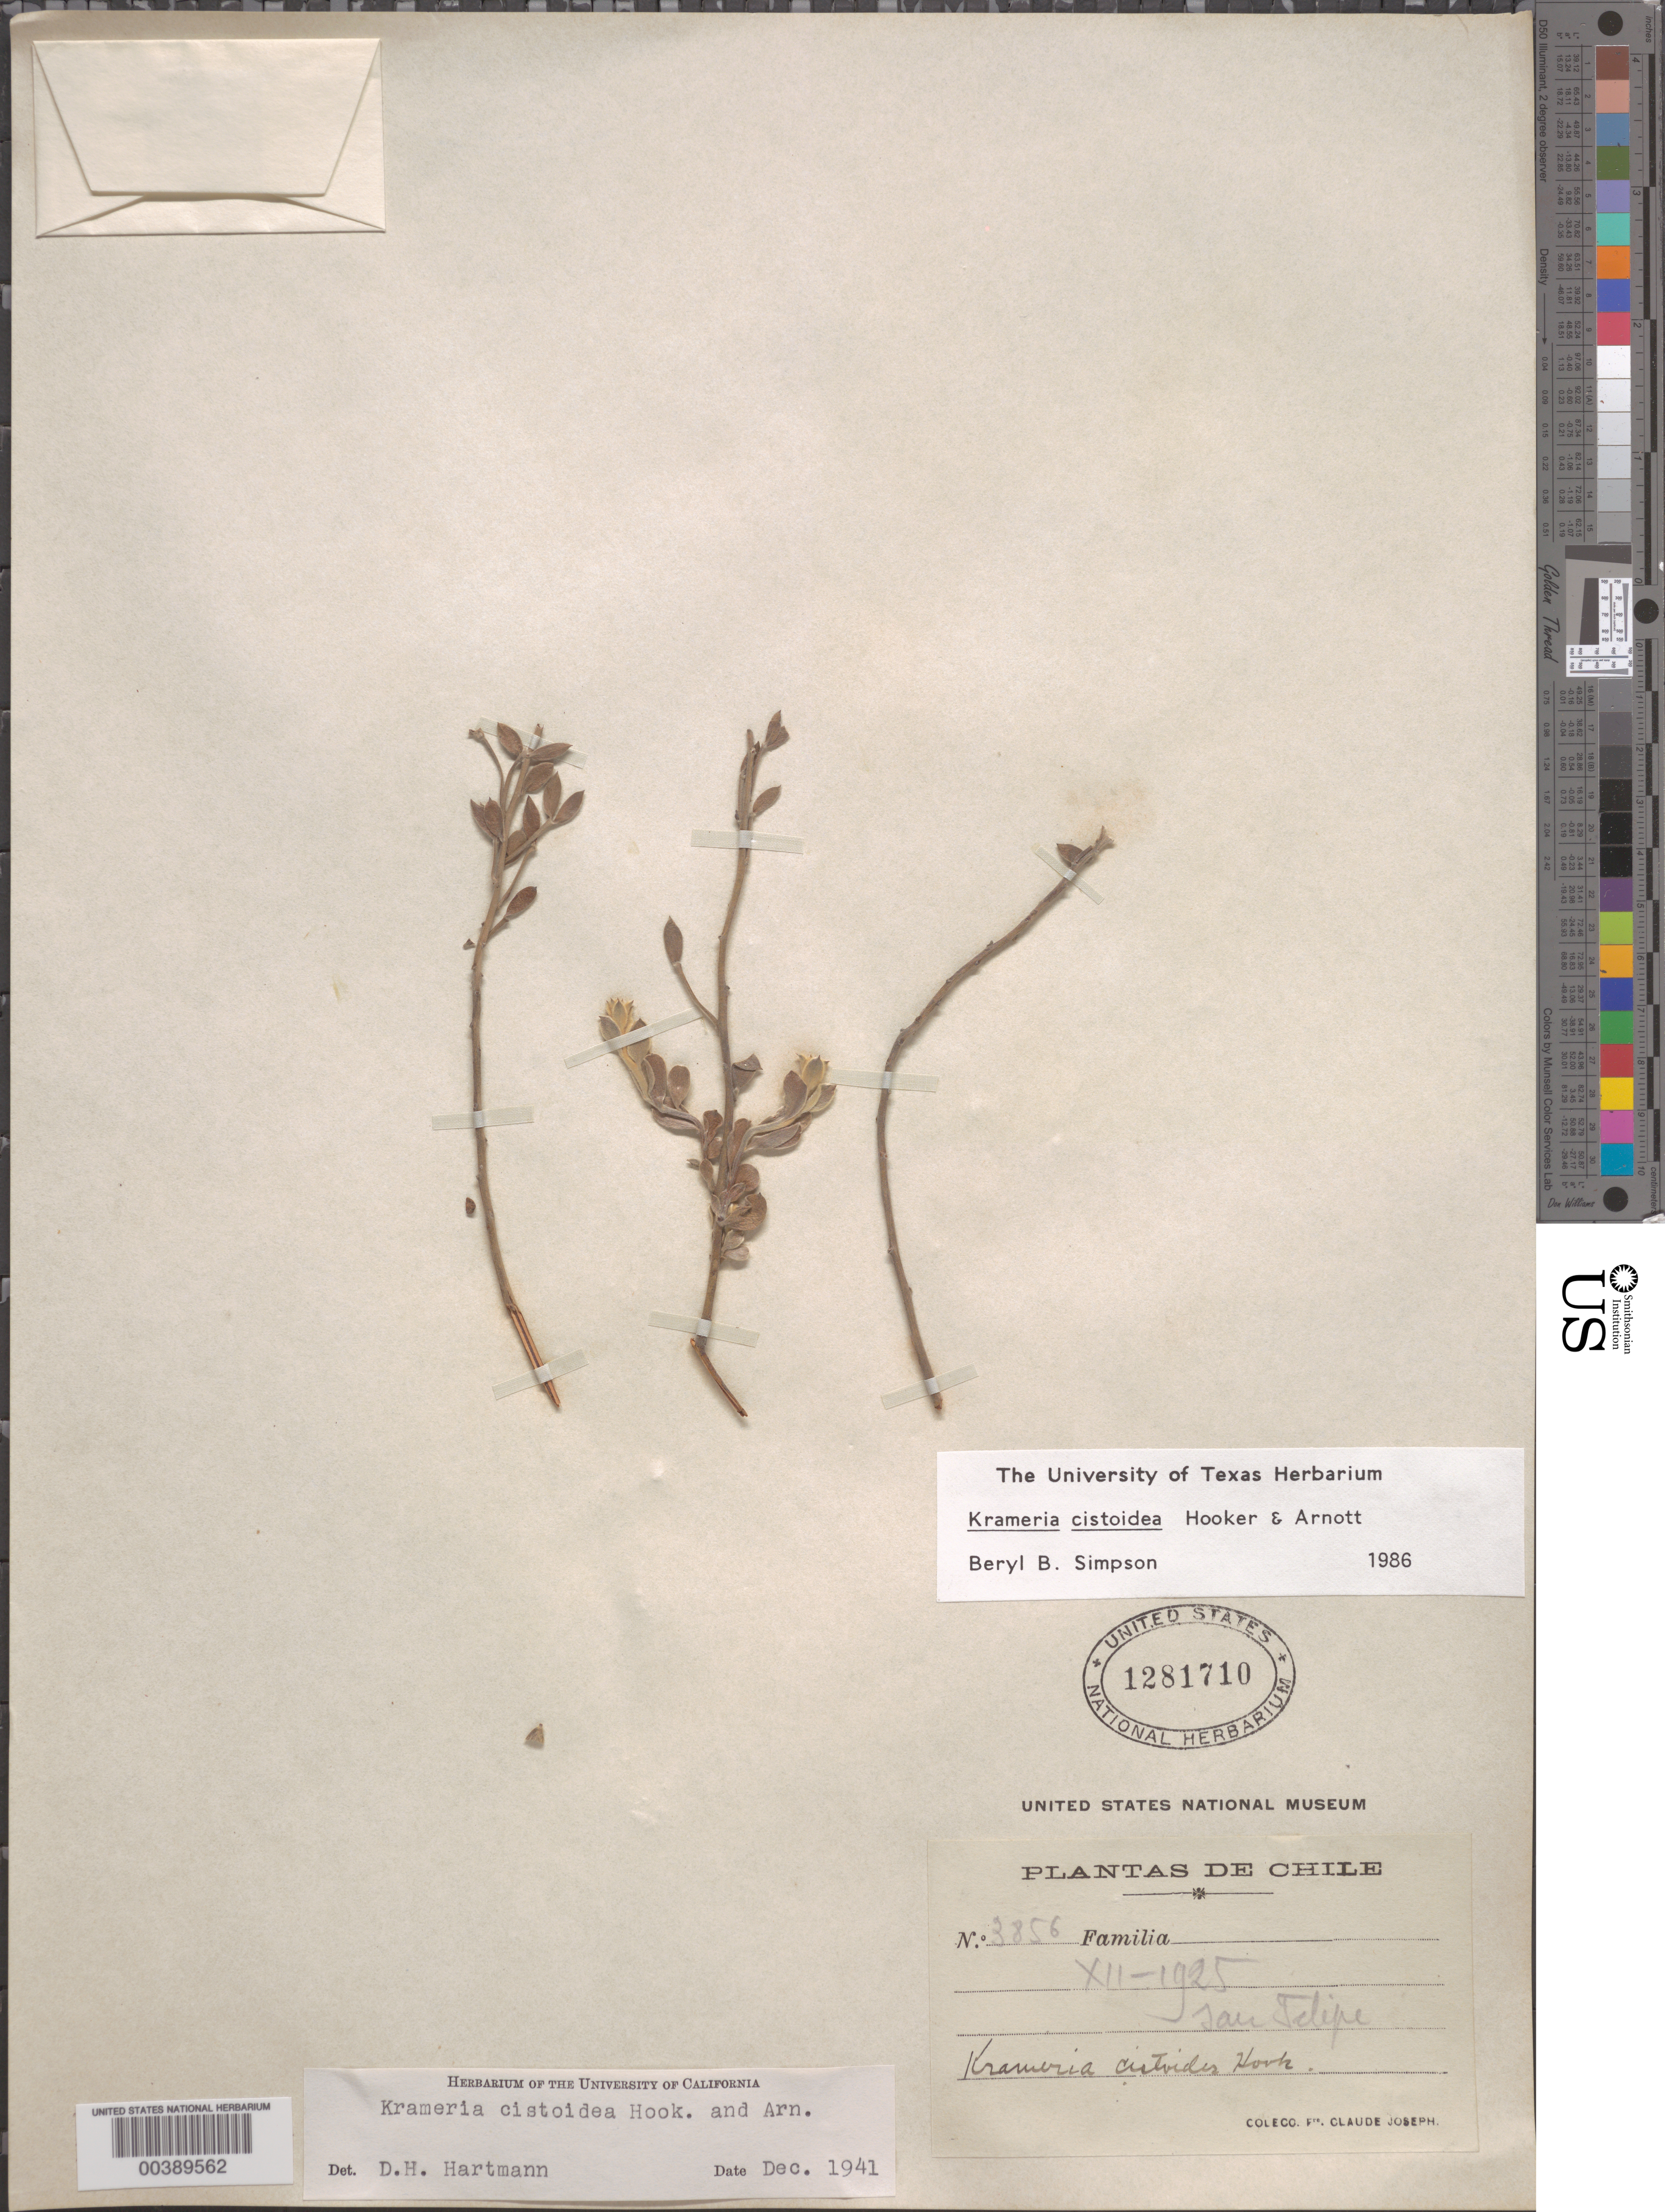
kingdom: Plantae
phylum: Tracheophyta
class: Magnoliopsida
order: Zygophyllales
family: Krameriaceae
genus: Krameria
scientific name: Krameria cistoidea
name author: Hook. & Arn.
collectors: Bro. Claude-Joseph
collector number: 3856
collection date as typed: Dec 1925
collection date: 1925-12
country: Chile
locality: San felipe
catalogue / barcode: US 1281710